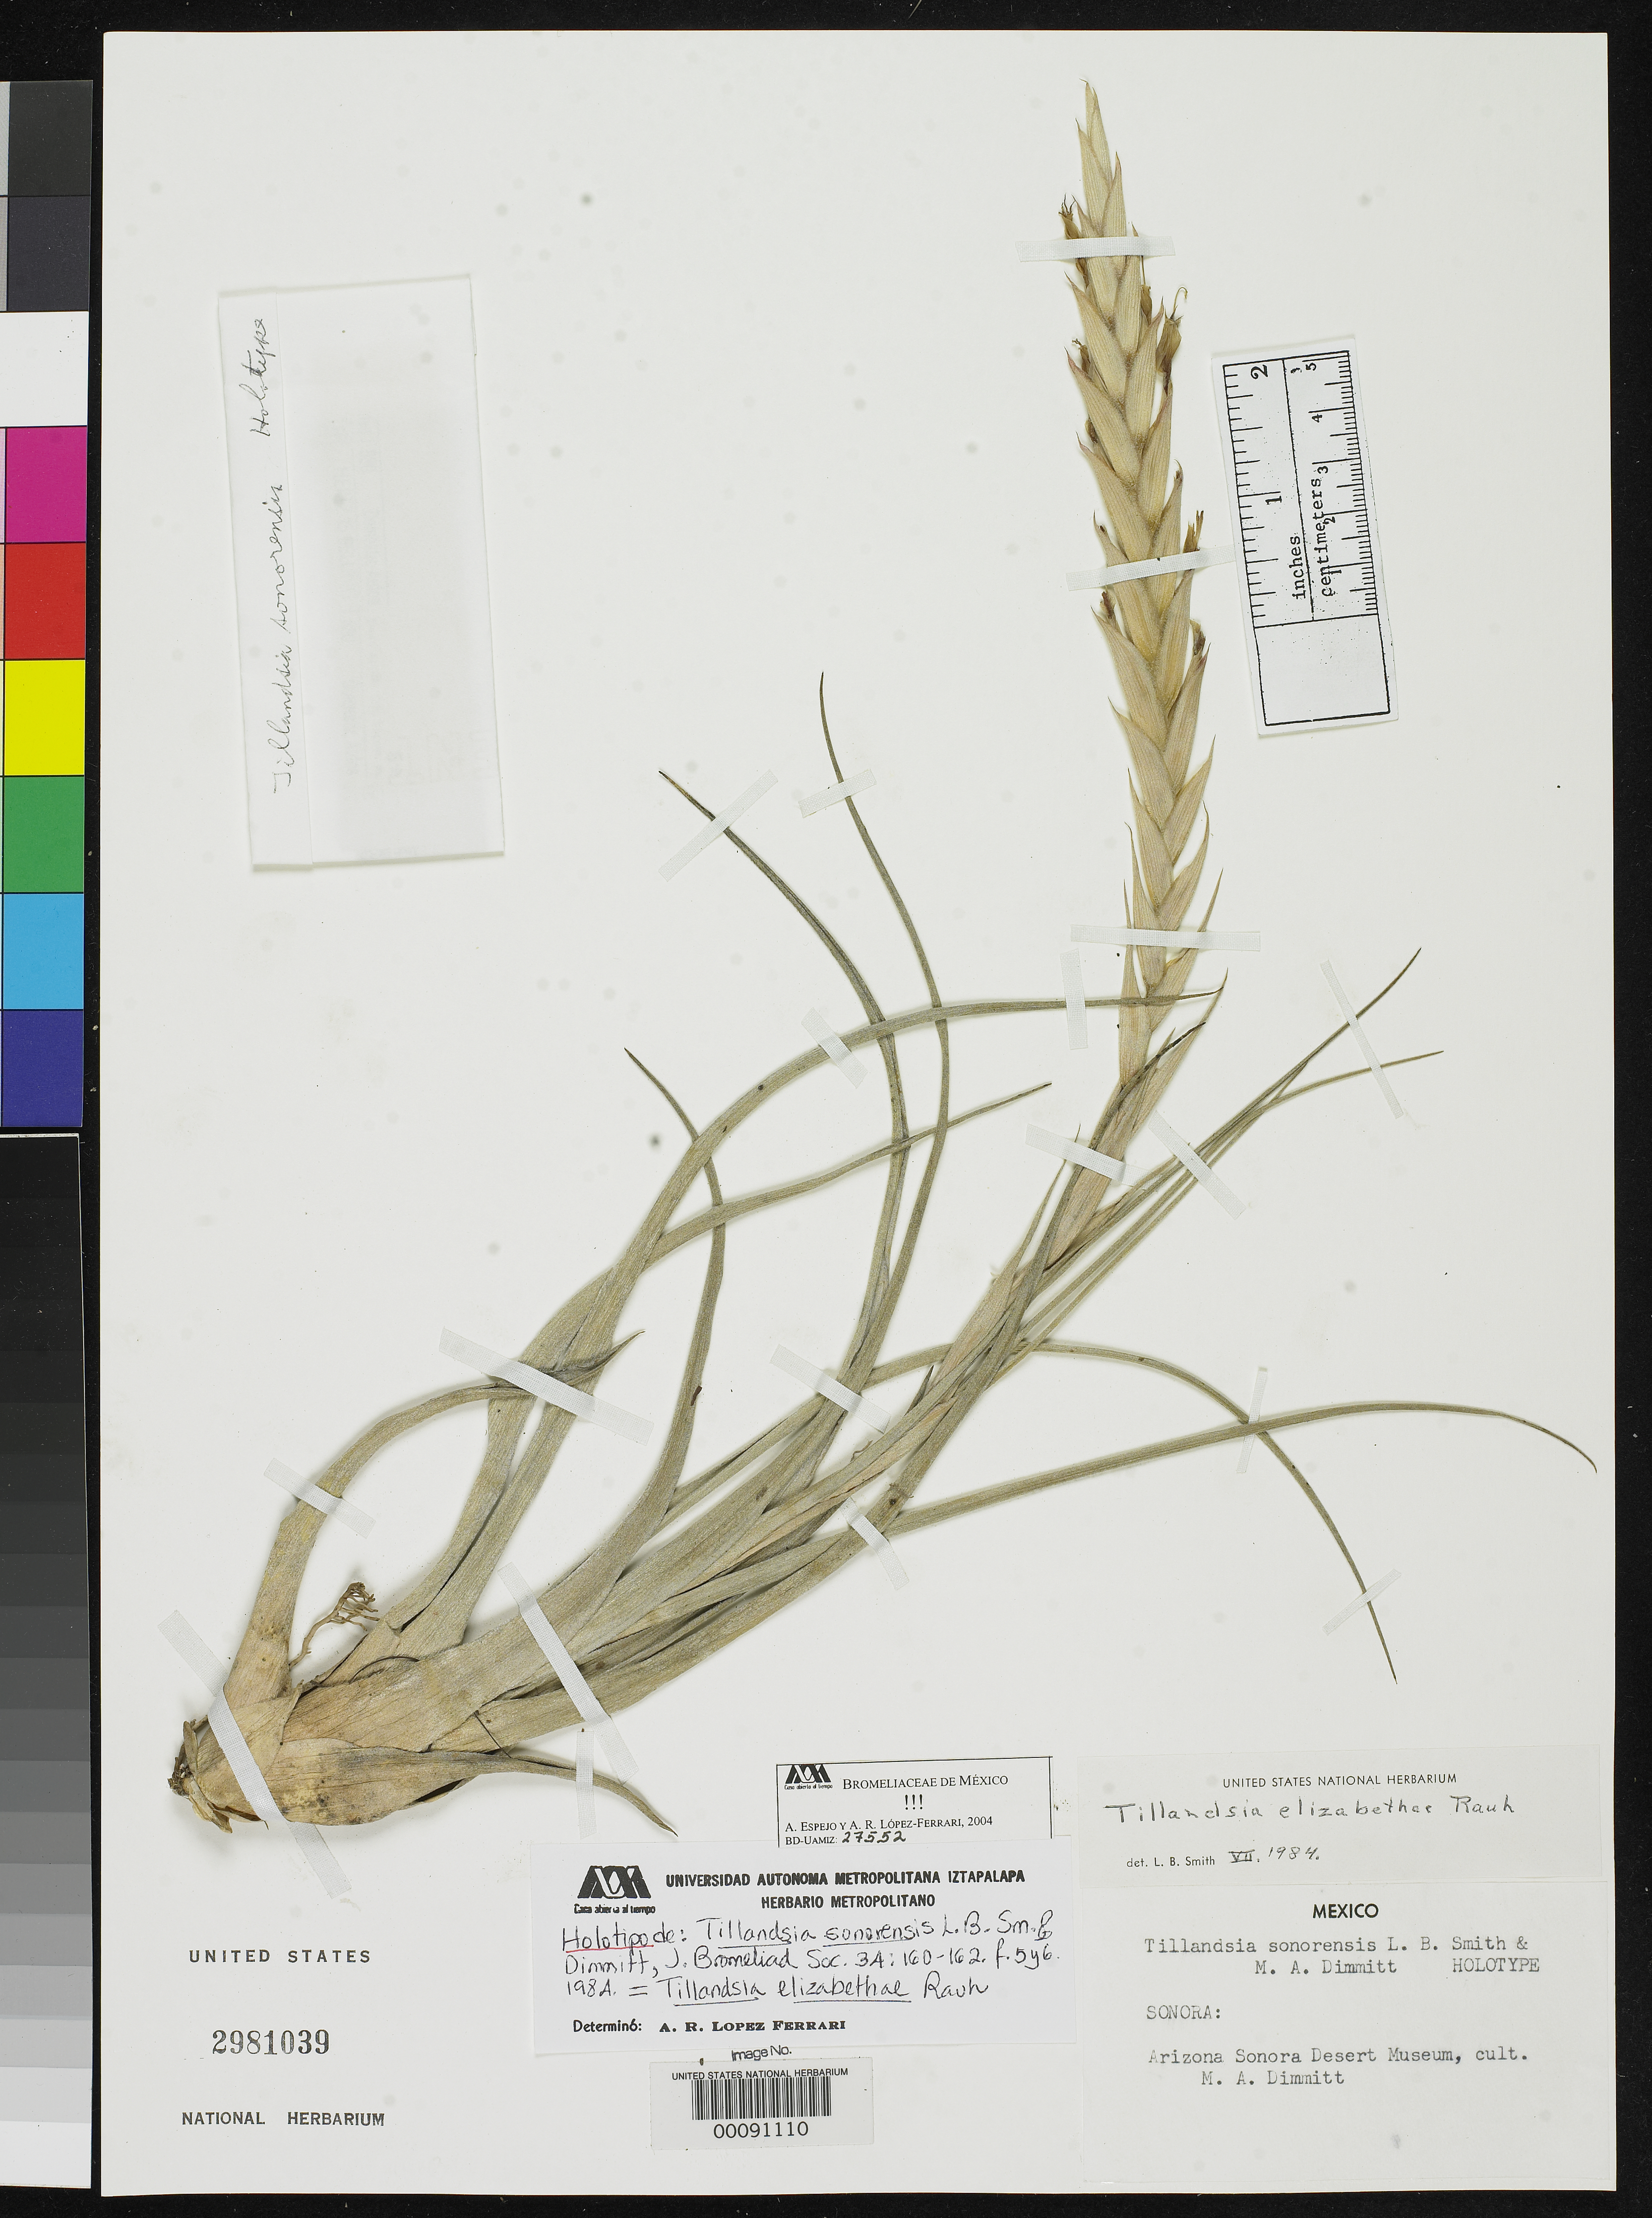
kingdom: Plantae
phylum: Tracheophyta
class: Liliopsida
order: Poales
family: Bromeliaceae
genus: Tillandsia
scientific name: Tillandsia sonorensis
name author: L.B. Sm. & Dimmitt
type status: Holotype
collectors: M. Dimmitt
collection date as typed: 20 May 1983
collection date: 1983-05-20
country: Mexico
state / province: Sonora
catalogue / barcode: US 2981039